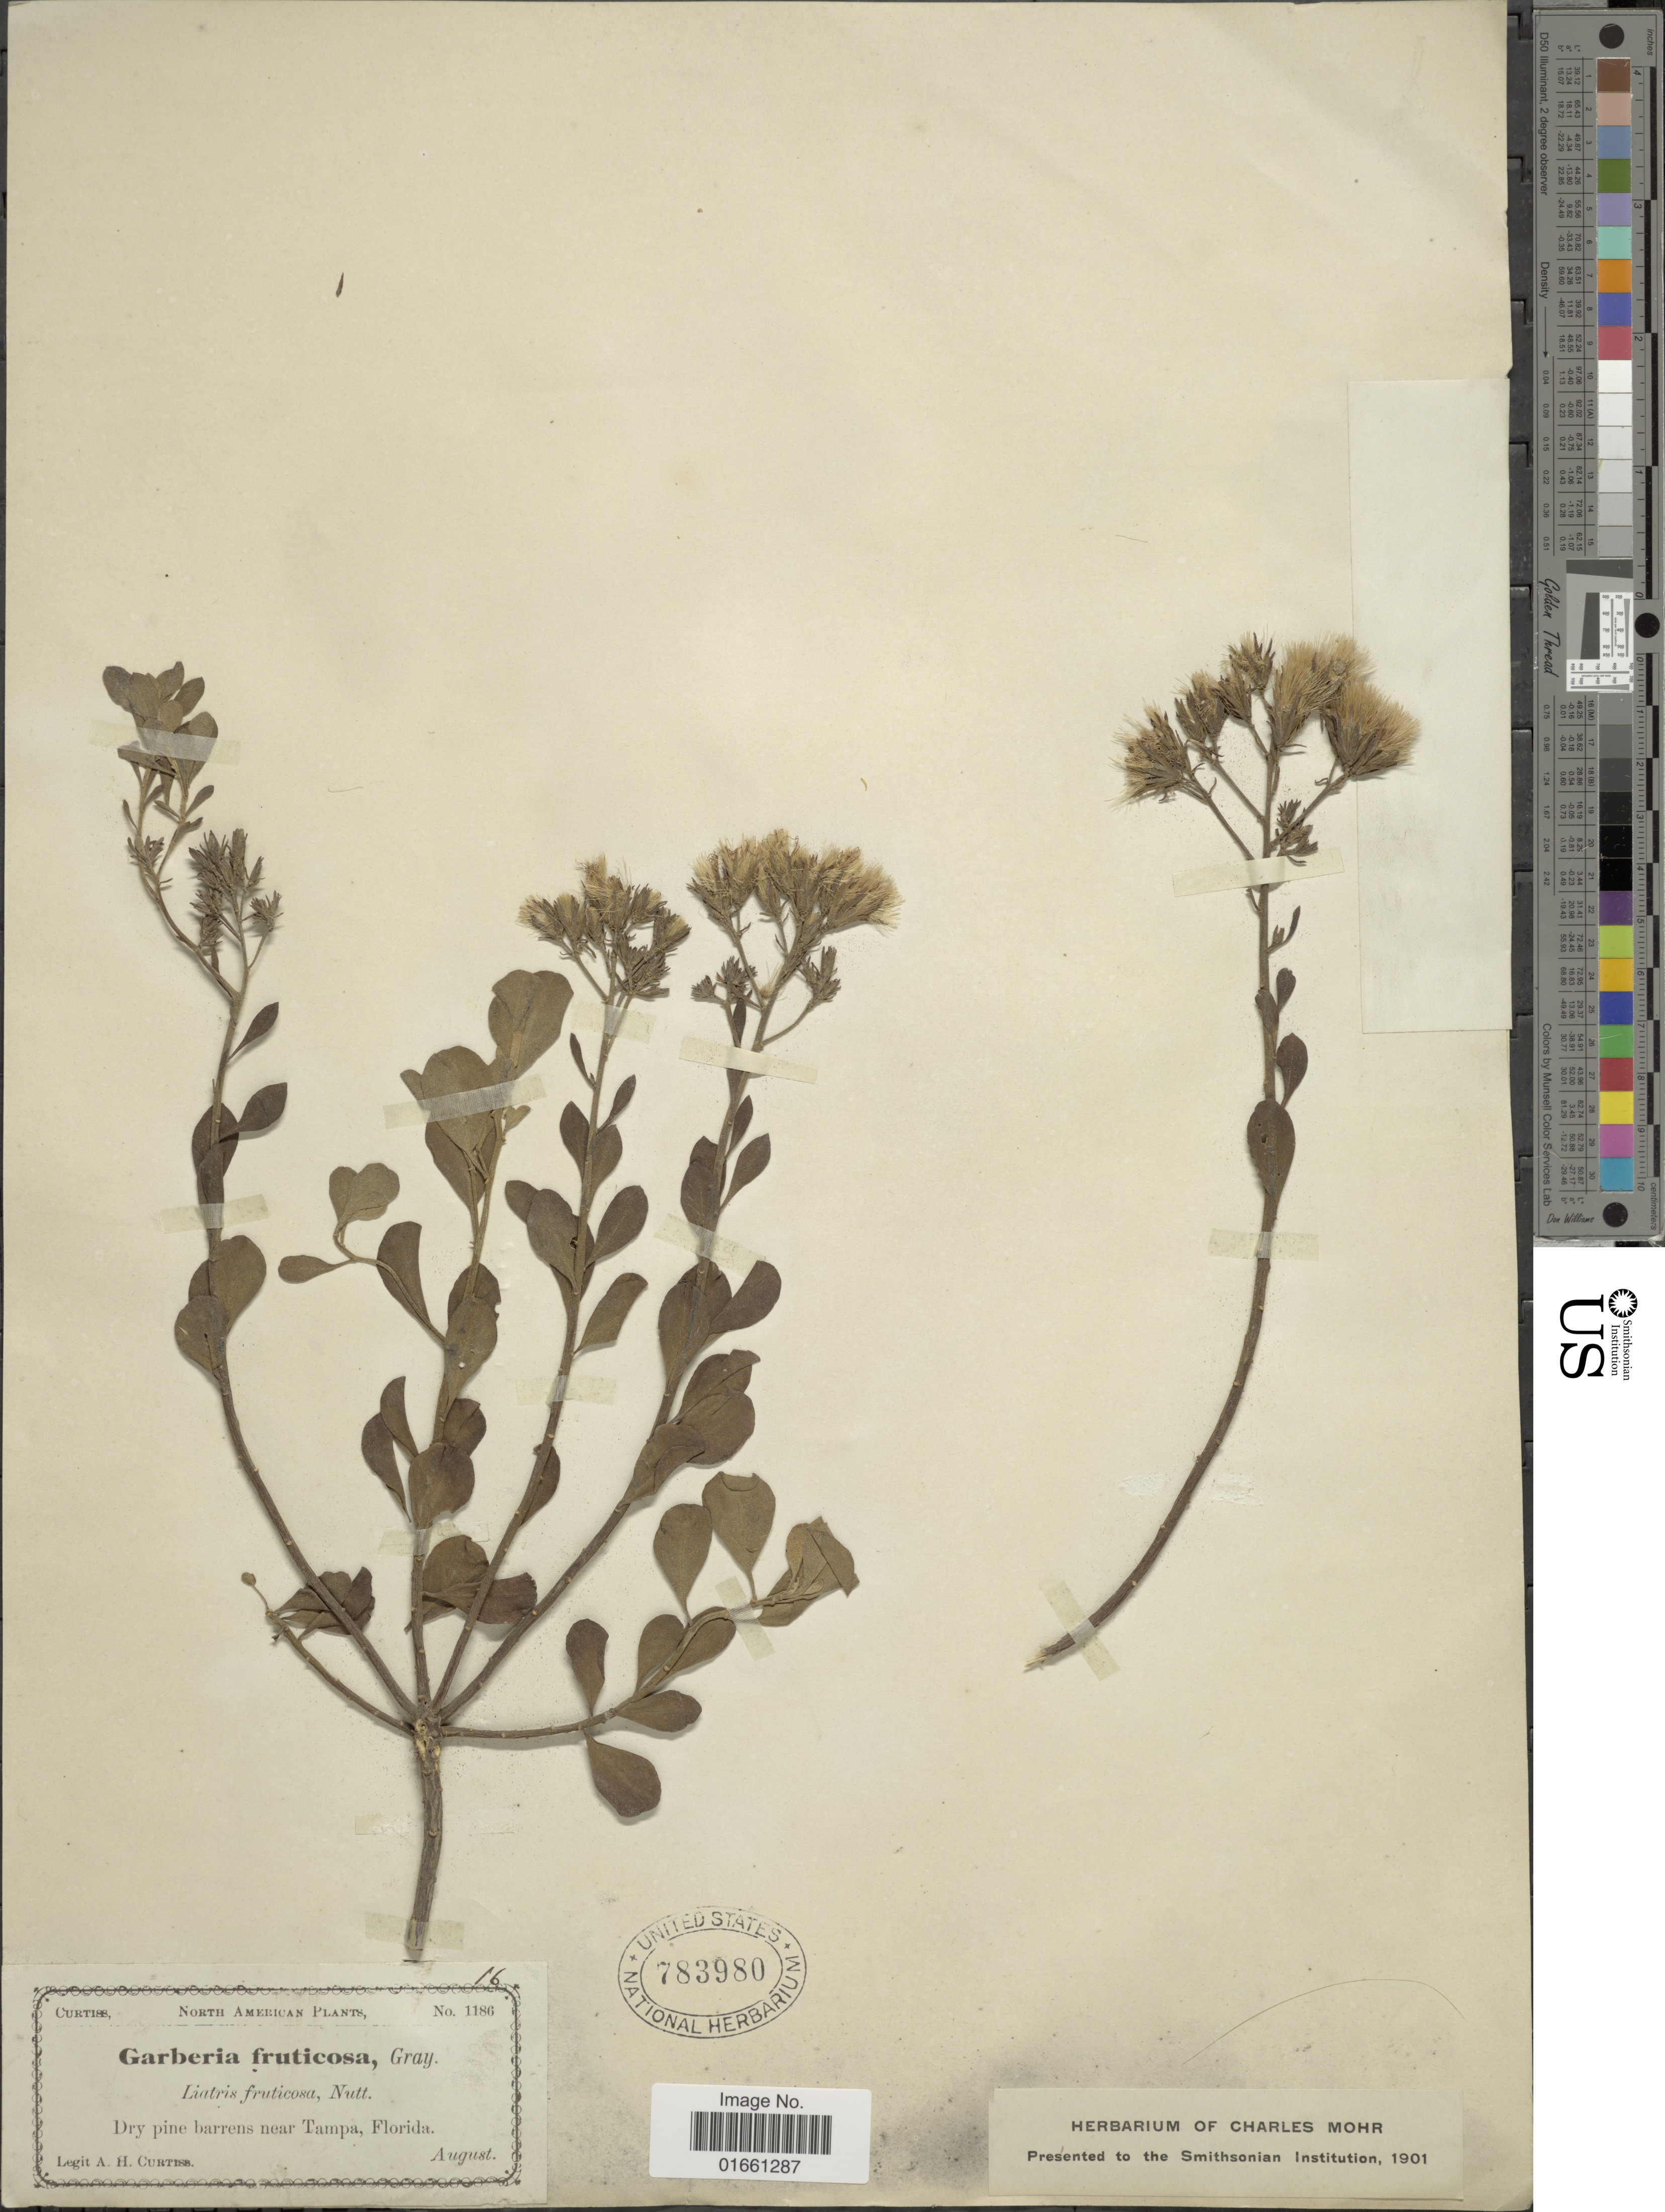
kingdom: Plantae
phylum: Tracheophyta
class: Magnoliopsida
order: Asterales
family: Asteraceae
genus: Garberia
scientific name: Garberia heterophylla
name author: (W. Bartram) Merr. & F. Harper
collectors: A. H. Curtiss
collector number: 1186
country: United States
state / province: Florida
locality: Dry pine barrens near Tampa.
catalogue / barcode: US 783980